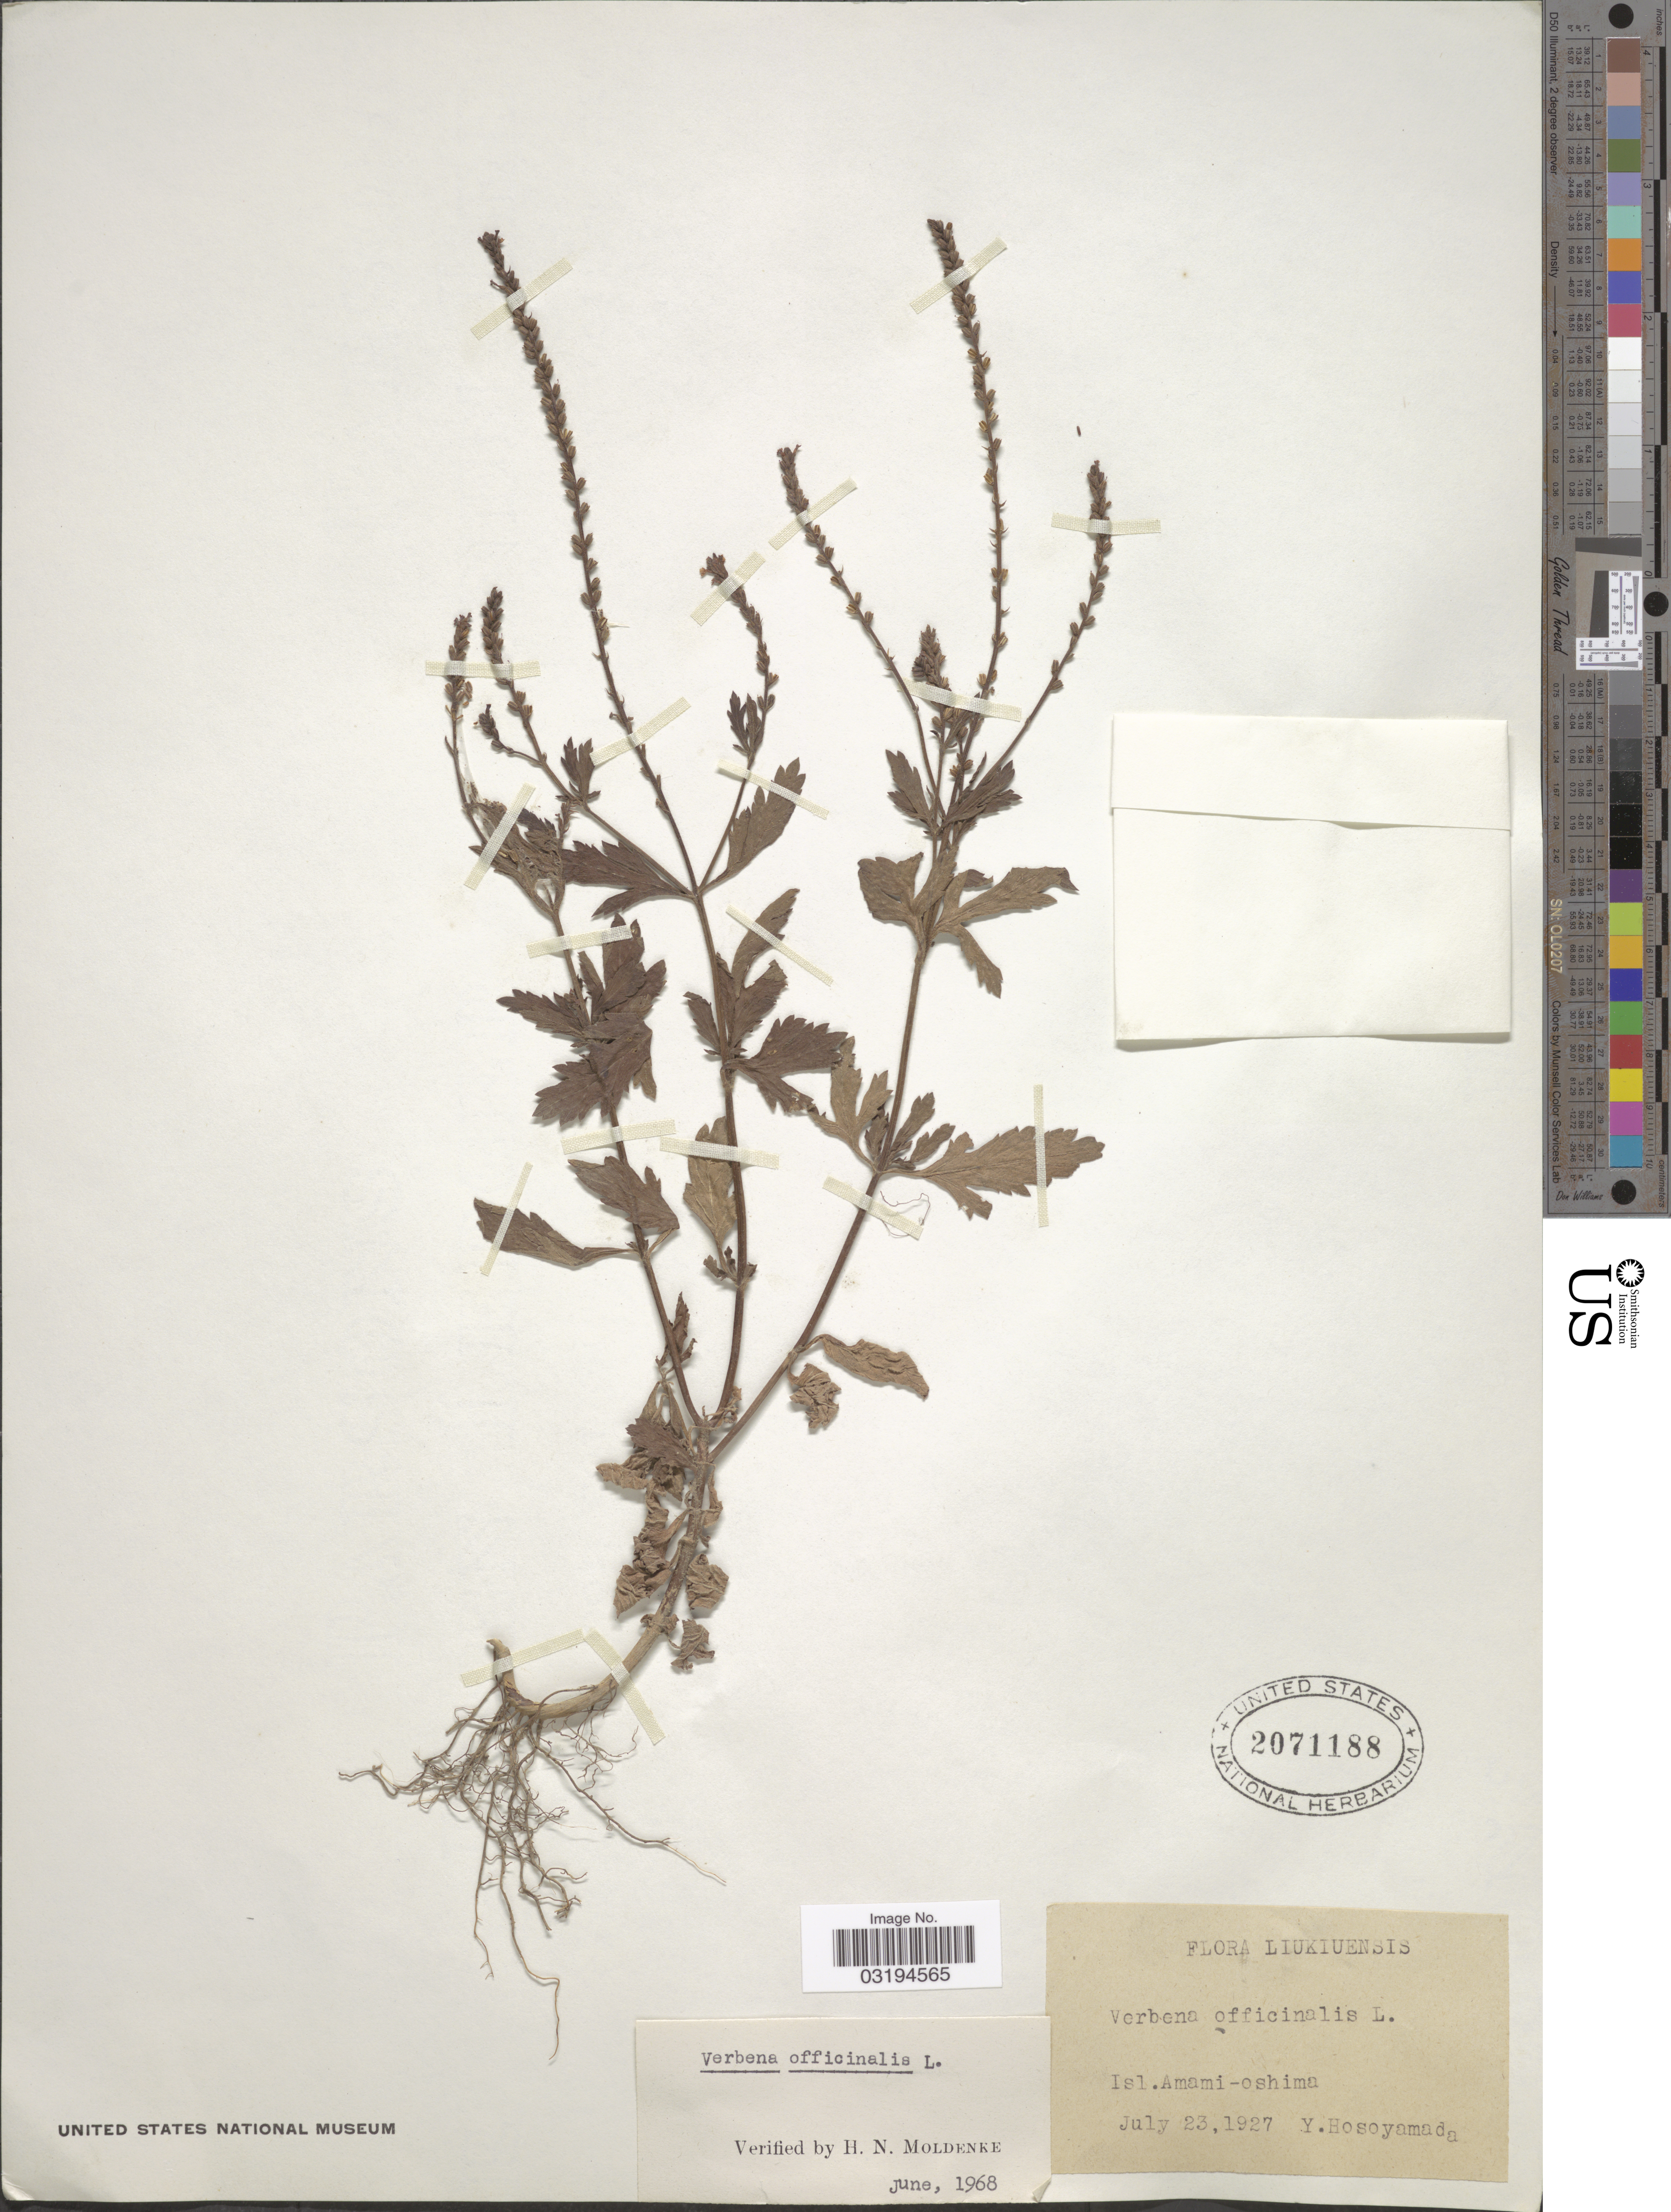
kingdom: Plantae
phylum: Tracheophyta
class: Magnoliopsida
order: Lamiales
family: Verbenaceae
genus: Verbena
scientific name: Verbena officinalis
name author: L.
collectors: Y. Hosoyamada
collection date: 1927-07-23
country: Japan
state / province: Okinawa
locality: Liukiuensis. Isl. Amami-oshima.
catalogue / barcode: US 2071188